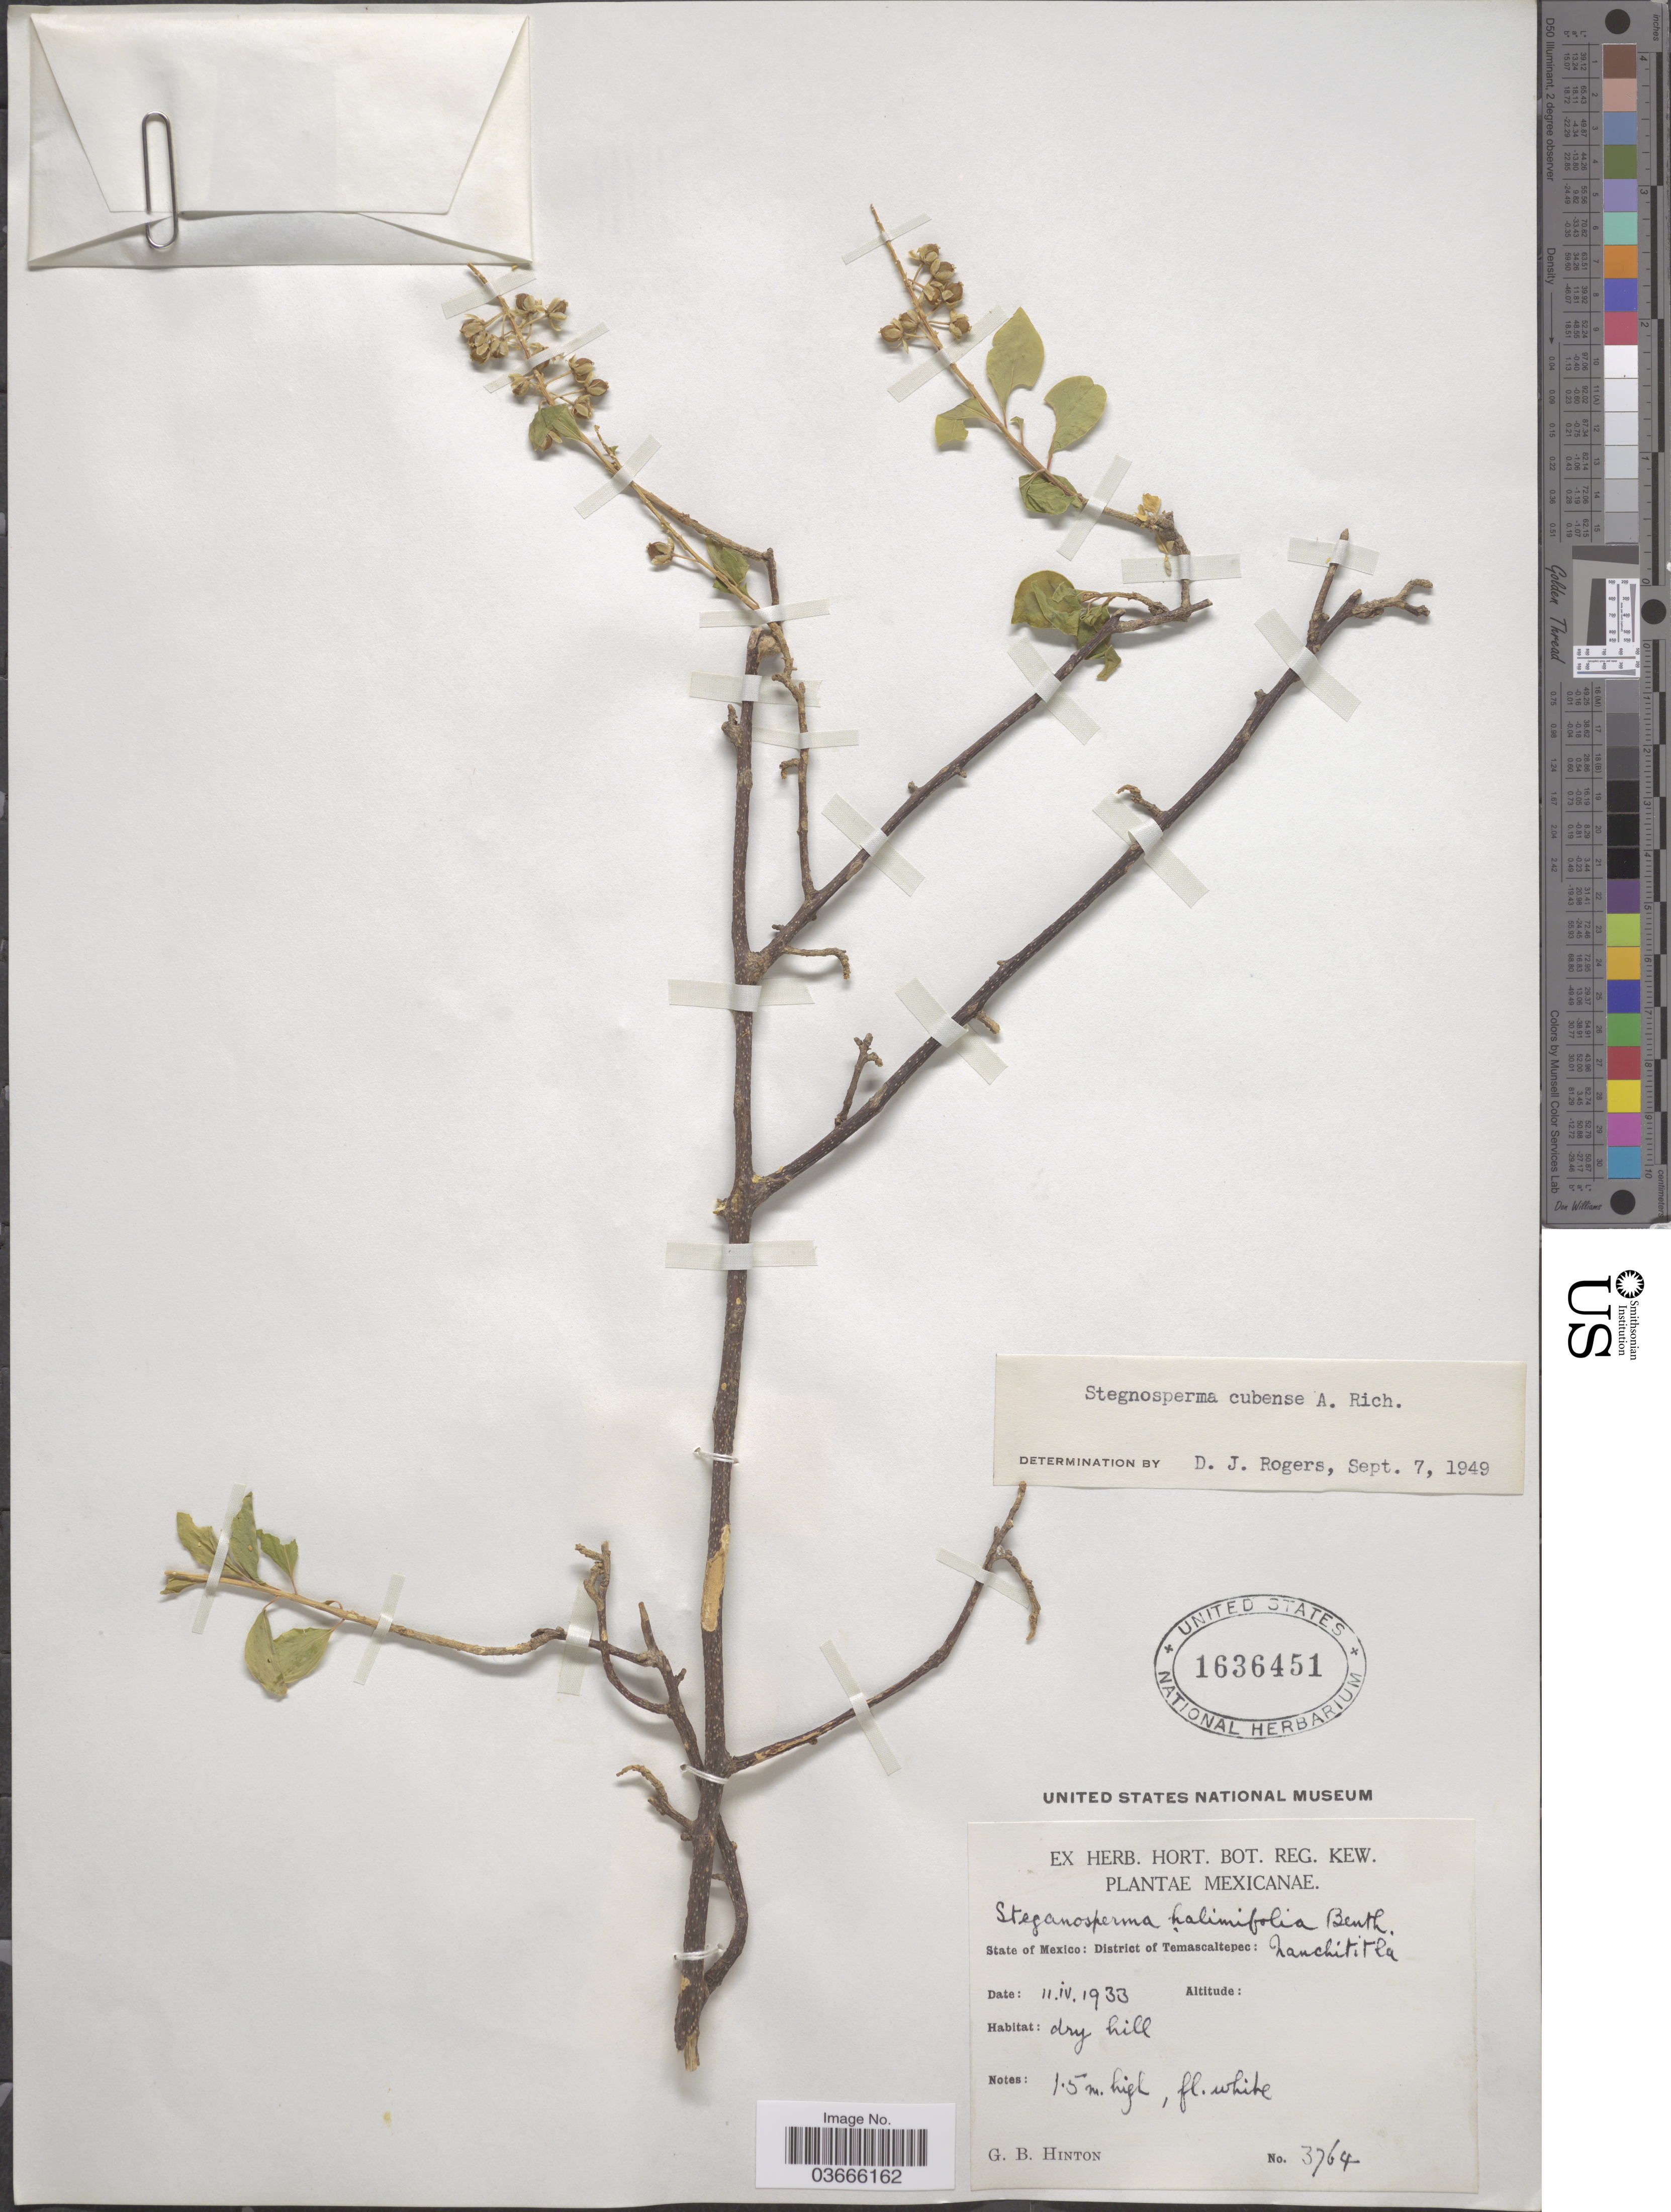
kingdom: Plantae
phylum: Tracheophyta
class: Magnoliopsida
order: Caryophyllales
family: Stegnospermataceae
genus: Stegnosperma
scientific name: Stegnosperma cubense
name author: A. Rich.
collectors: G. B. Hinton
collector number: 3764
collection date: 1933-04-11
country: Mexico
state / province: México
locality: District of Temascaltepec: Nanchititla.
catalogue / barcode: US 1636451